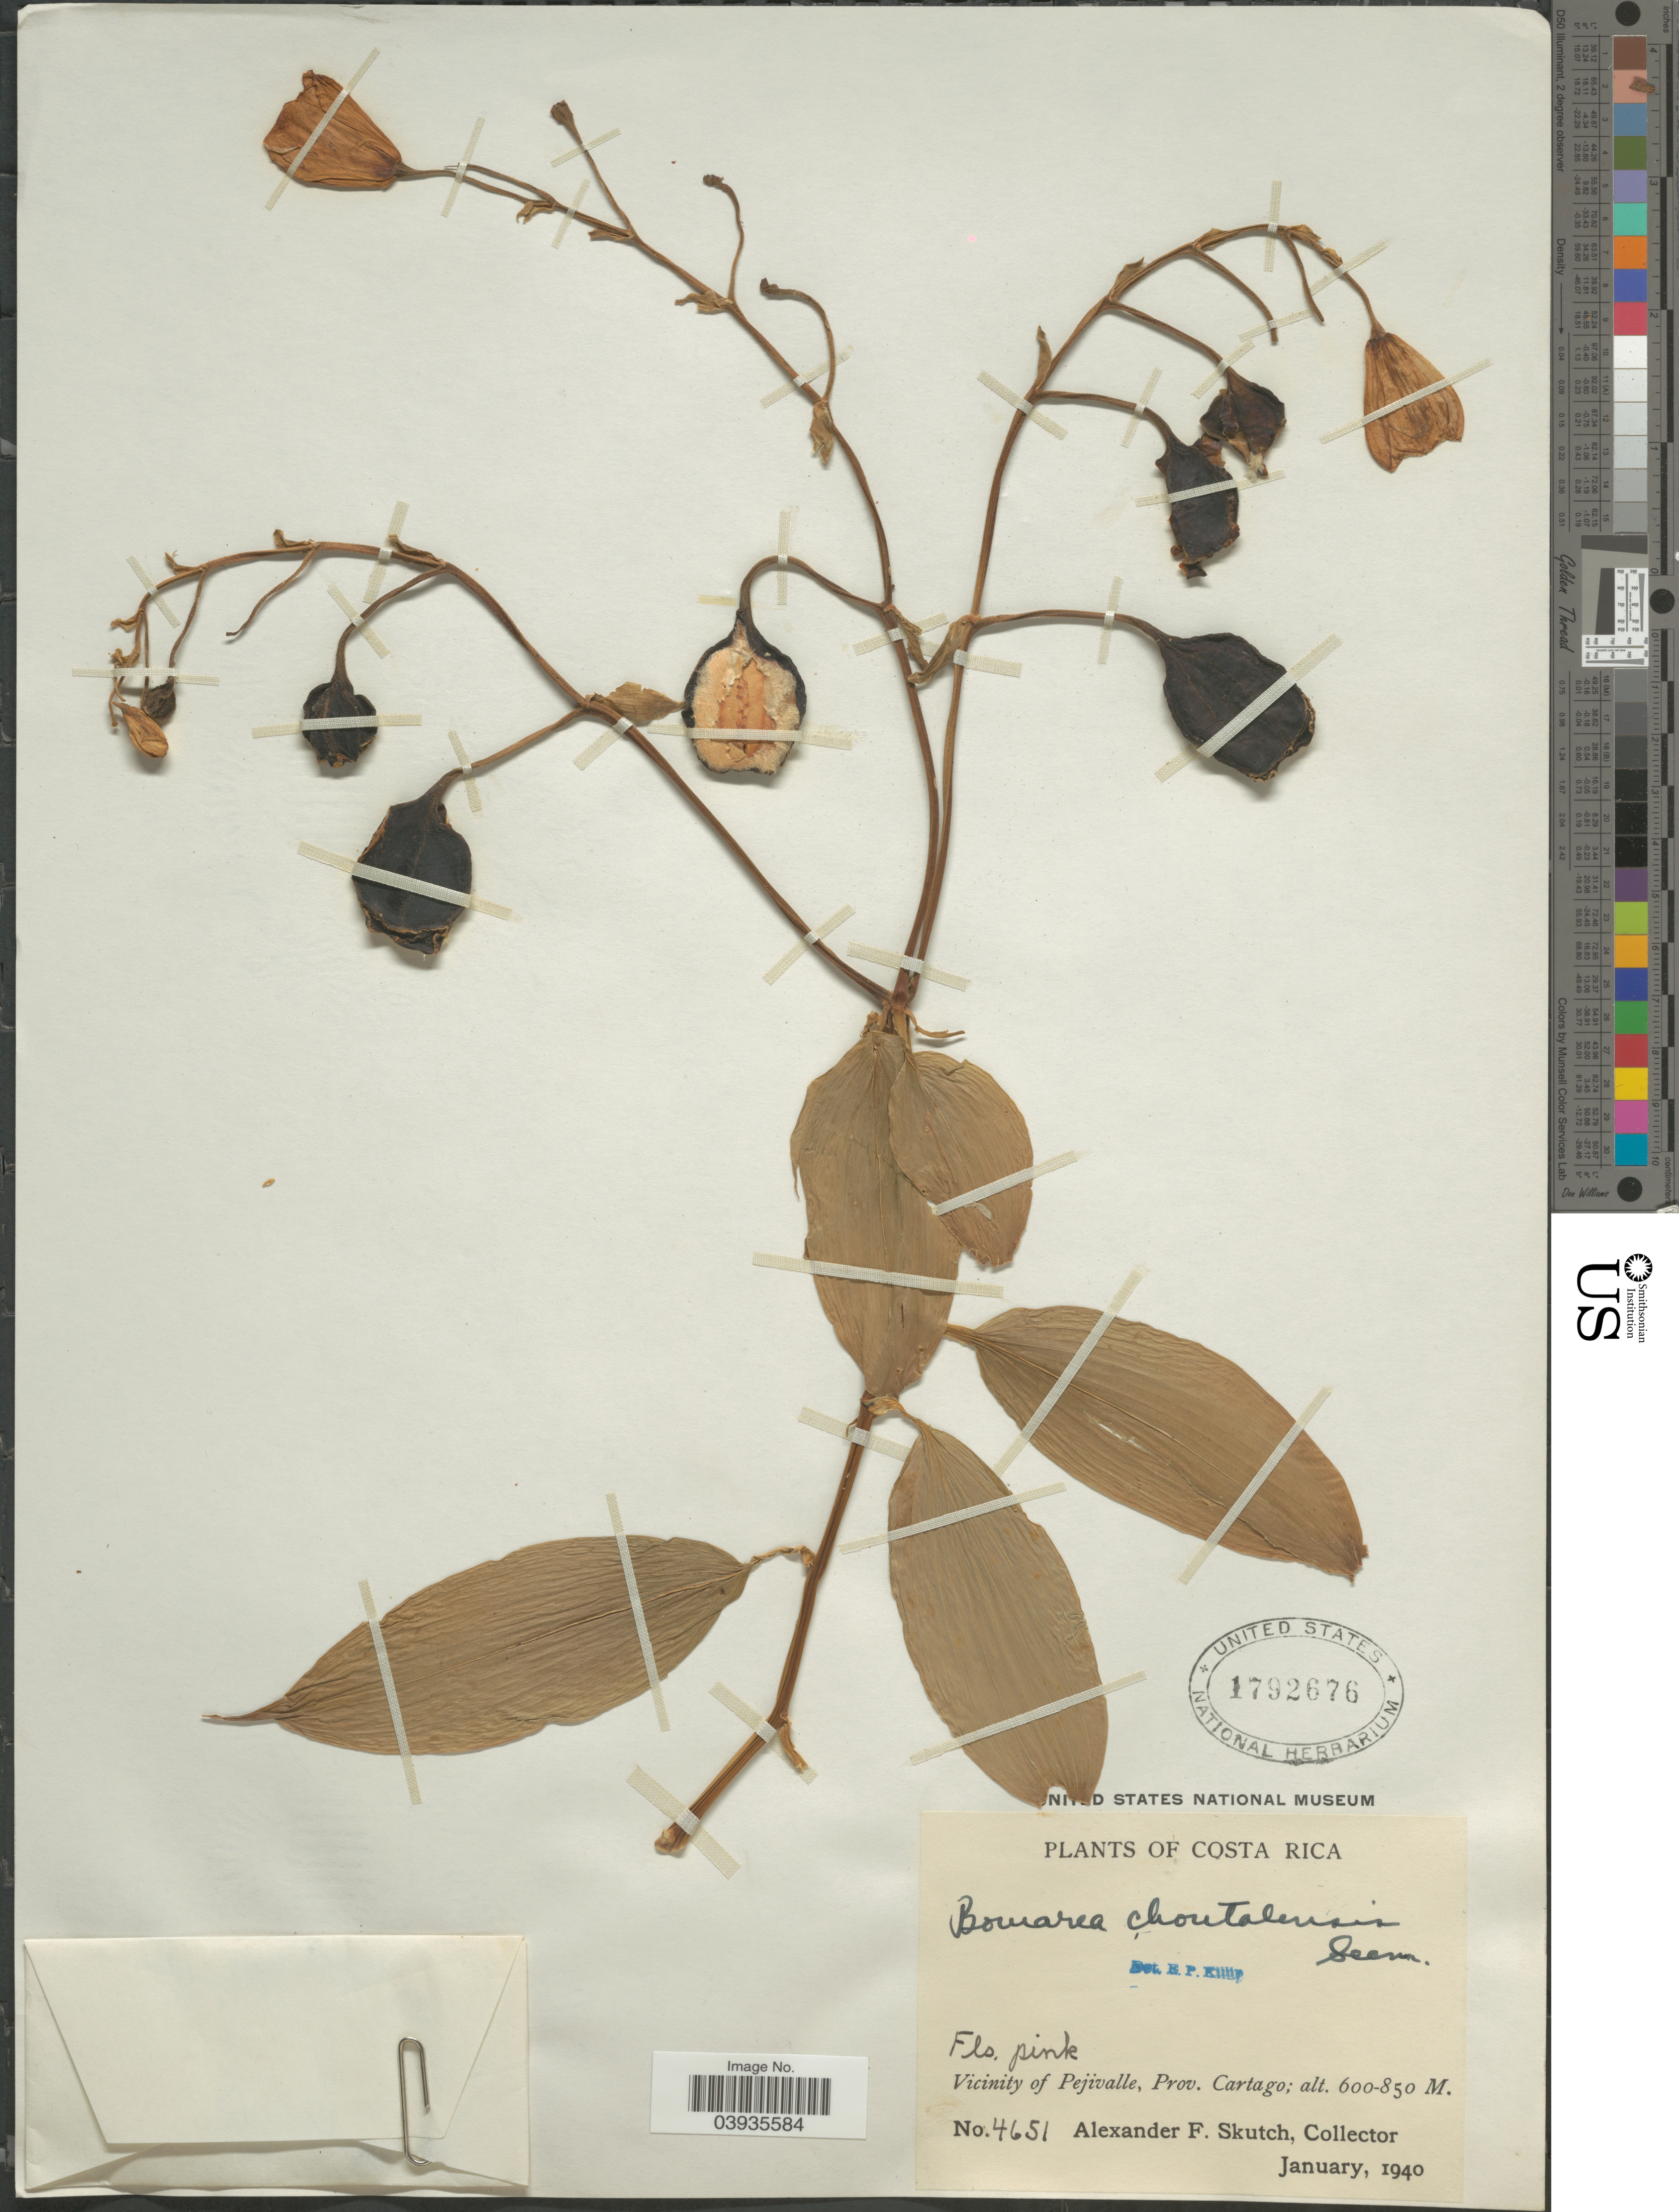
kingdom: Plantae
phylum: Tracheophyta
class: Liliopsida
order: Liliales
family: Alstroemeriaceae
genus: Bomarea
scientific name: Bomarea chontalensis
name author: Seem.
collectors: A. F. Skutch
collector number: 4651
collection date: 1940-01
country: Costa Rica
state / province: Cartago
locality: Vicinity of Pejivalle.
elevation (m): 600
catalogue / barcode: US 1792676